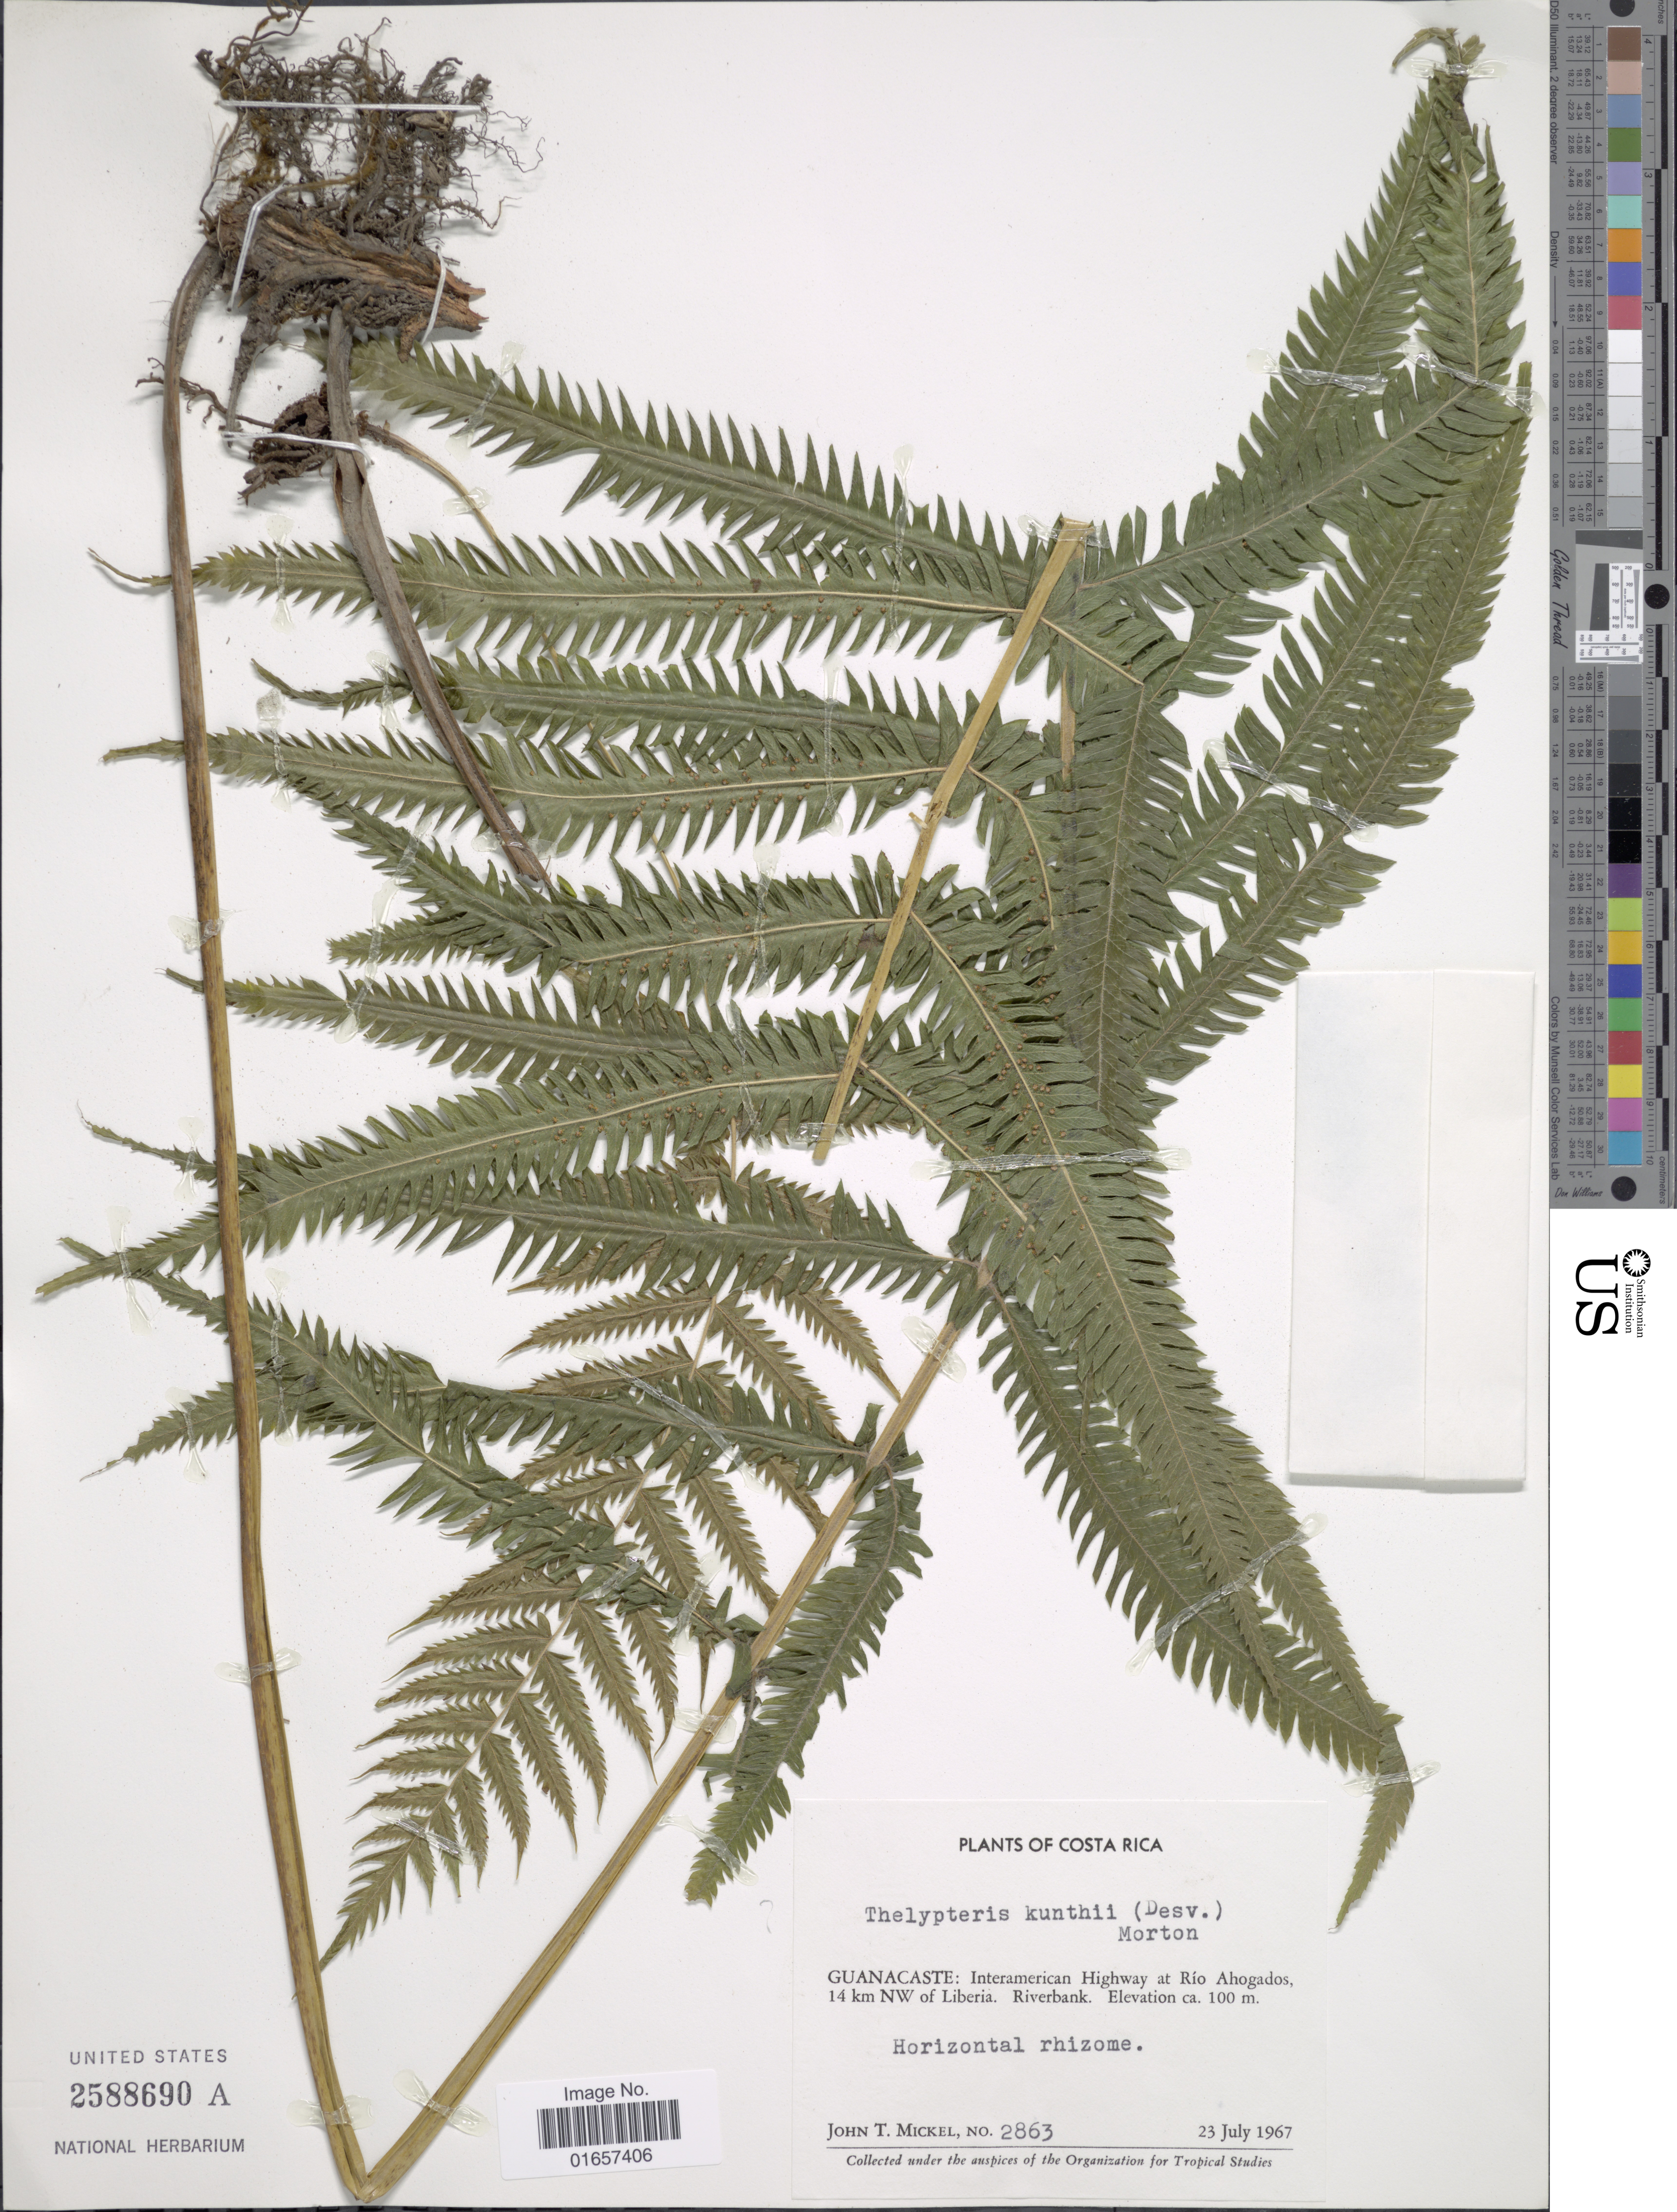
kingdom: Plantae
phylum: Tracheophyta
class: Polypodiopsida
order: Polypodiales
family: Thelypteridaceae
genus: Christella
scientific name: Christella kunthii comb. ined.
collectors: J. T. Mickel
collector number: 2863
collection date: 1967-07-23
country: Costa Rica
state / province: Guanacaste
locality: Costa Rica, Interamerican Highway at Río Ahogados, 14 km NW of Liberia. Riverbank.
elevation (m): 100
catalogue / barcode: US 2588690A